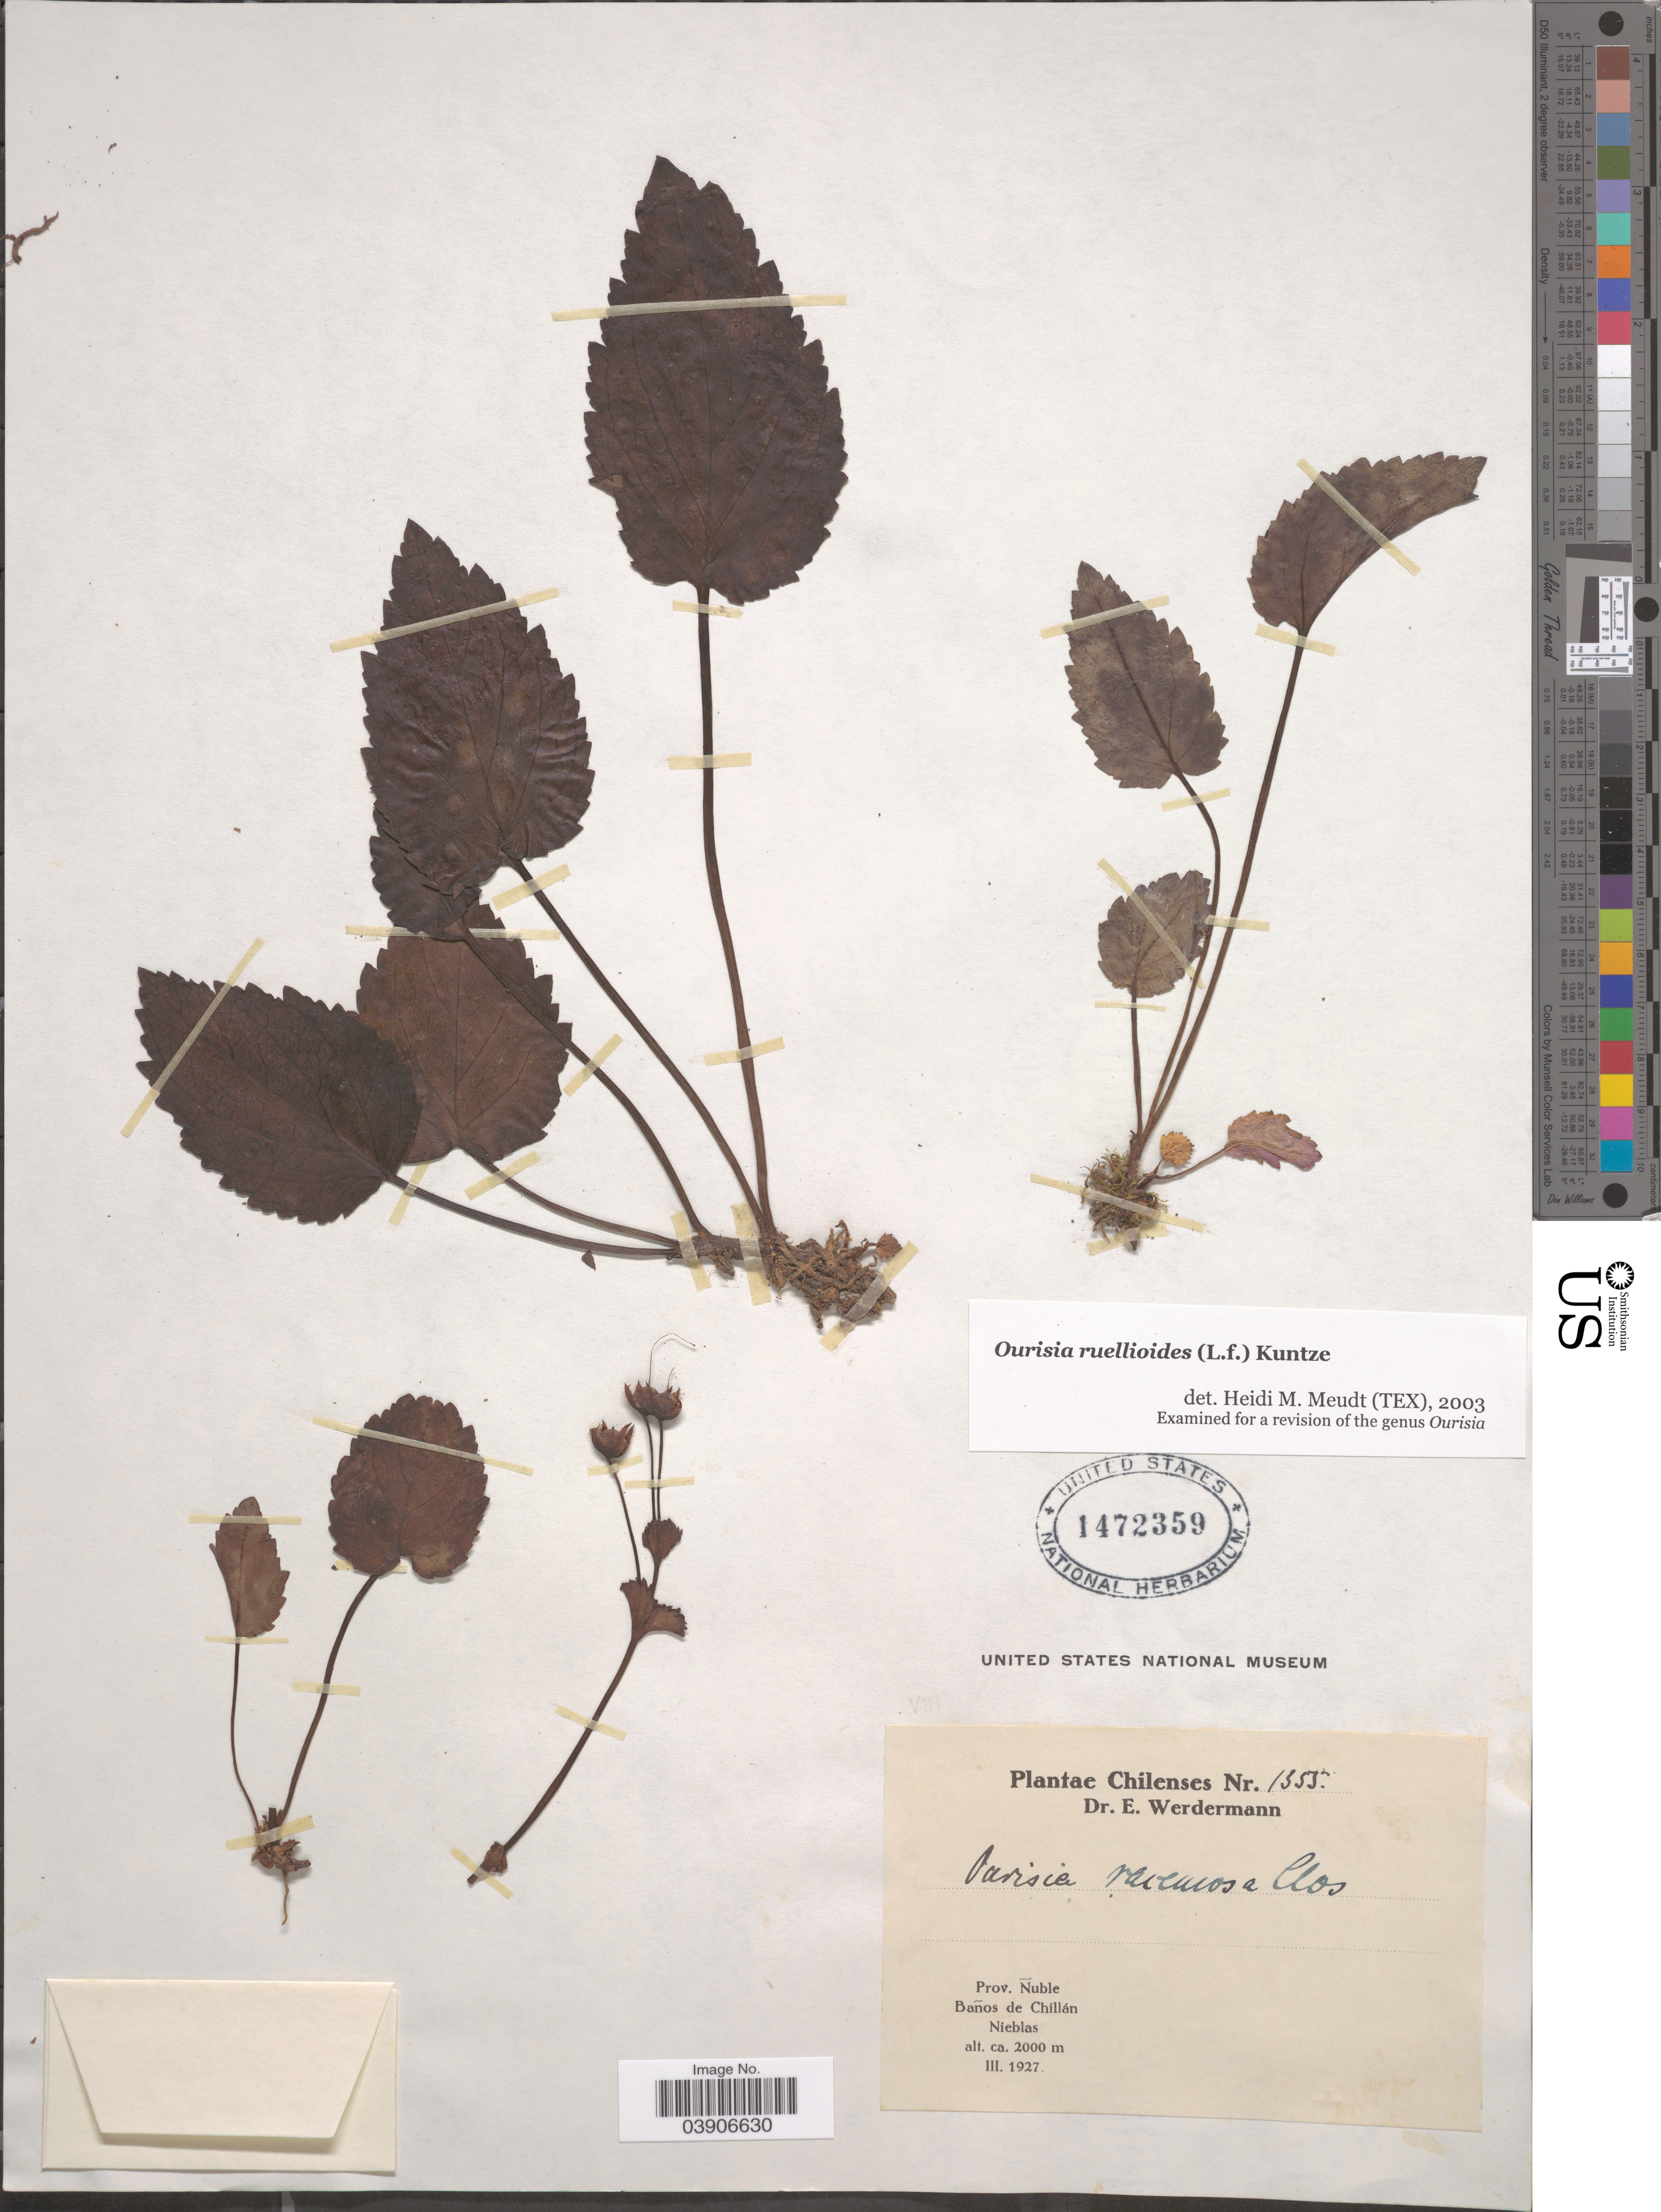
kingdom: Plantae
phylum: Tracheophyta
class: Magnoliopsida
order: Lamiales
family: Plantaginaceae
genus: Ourisia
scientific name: Ourisia ruellioides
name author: (L. f.) Kuntze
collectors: E. Werdermann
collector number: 1355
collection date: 1927-03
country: Chile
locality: Prov. Ñuble. Baños de Chillán Nieblas.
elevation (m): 2000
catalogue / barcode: US 1472359